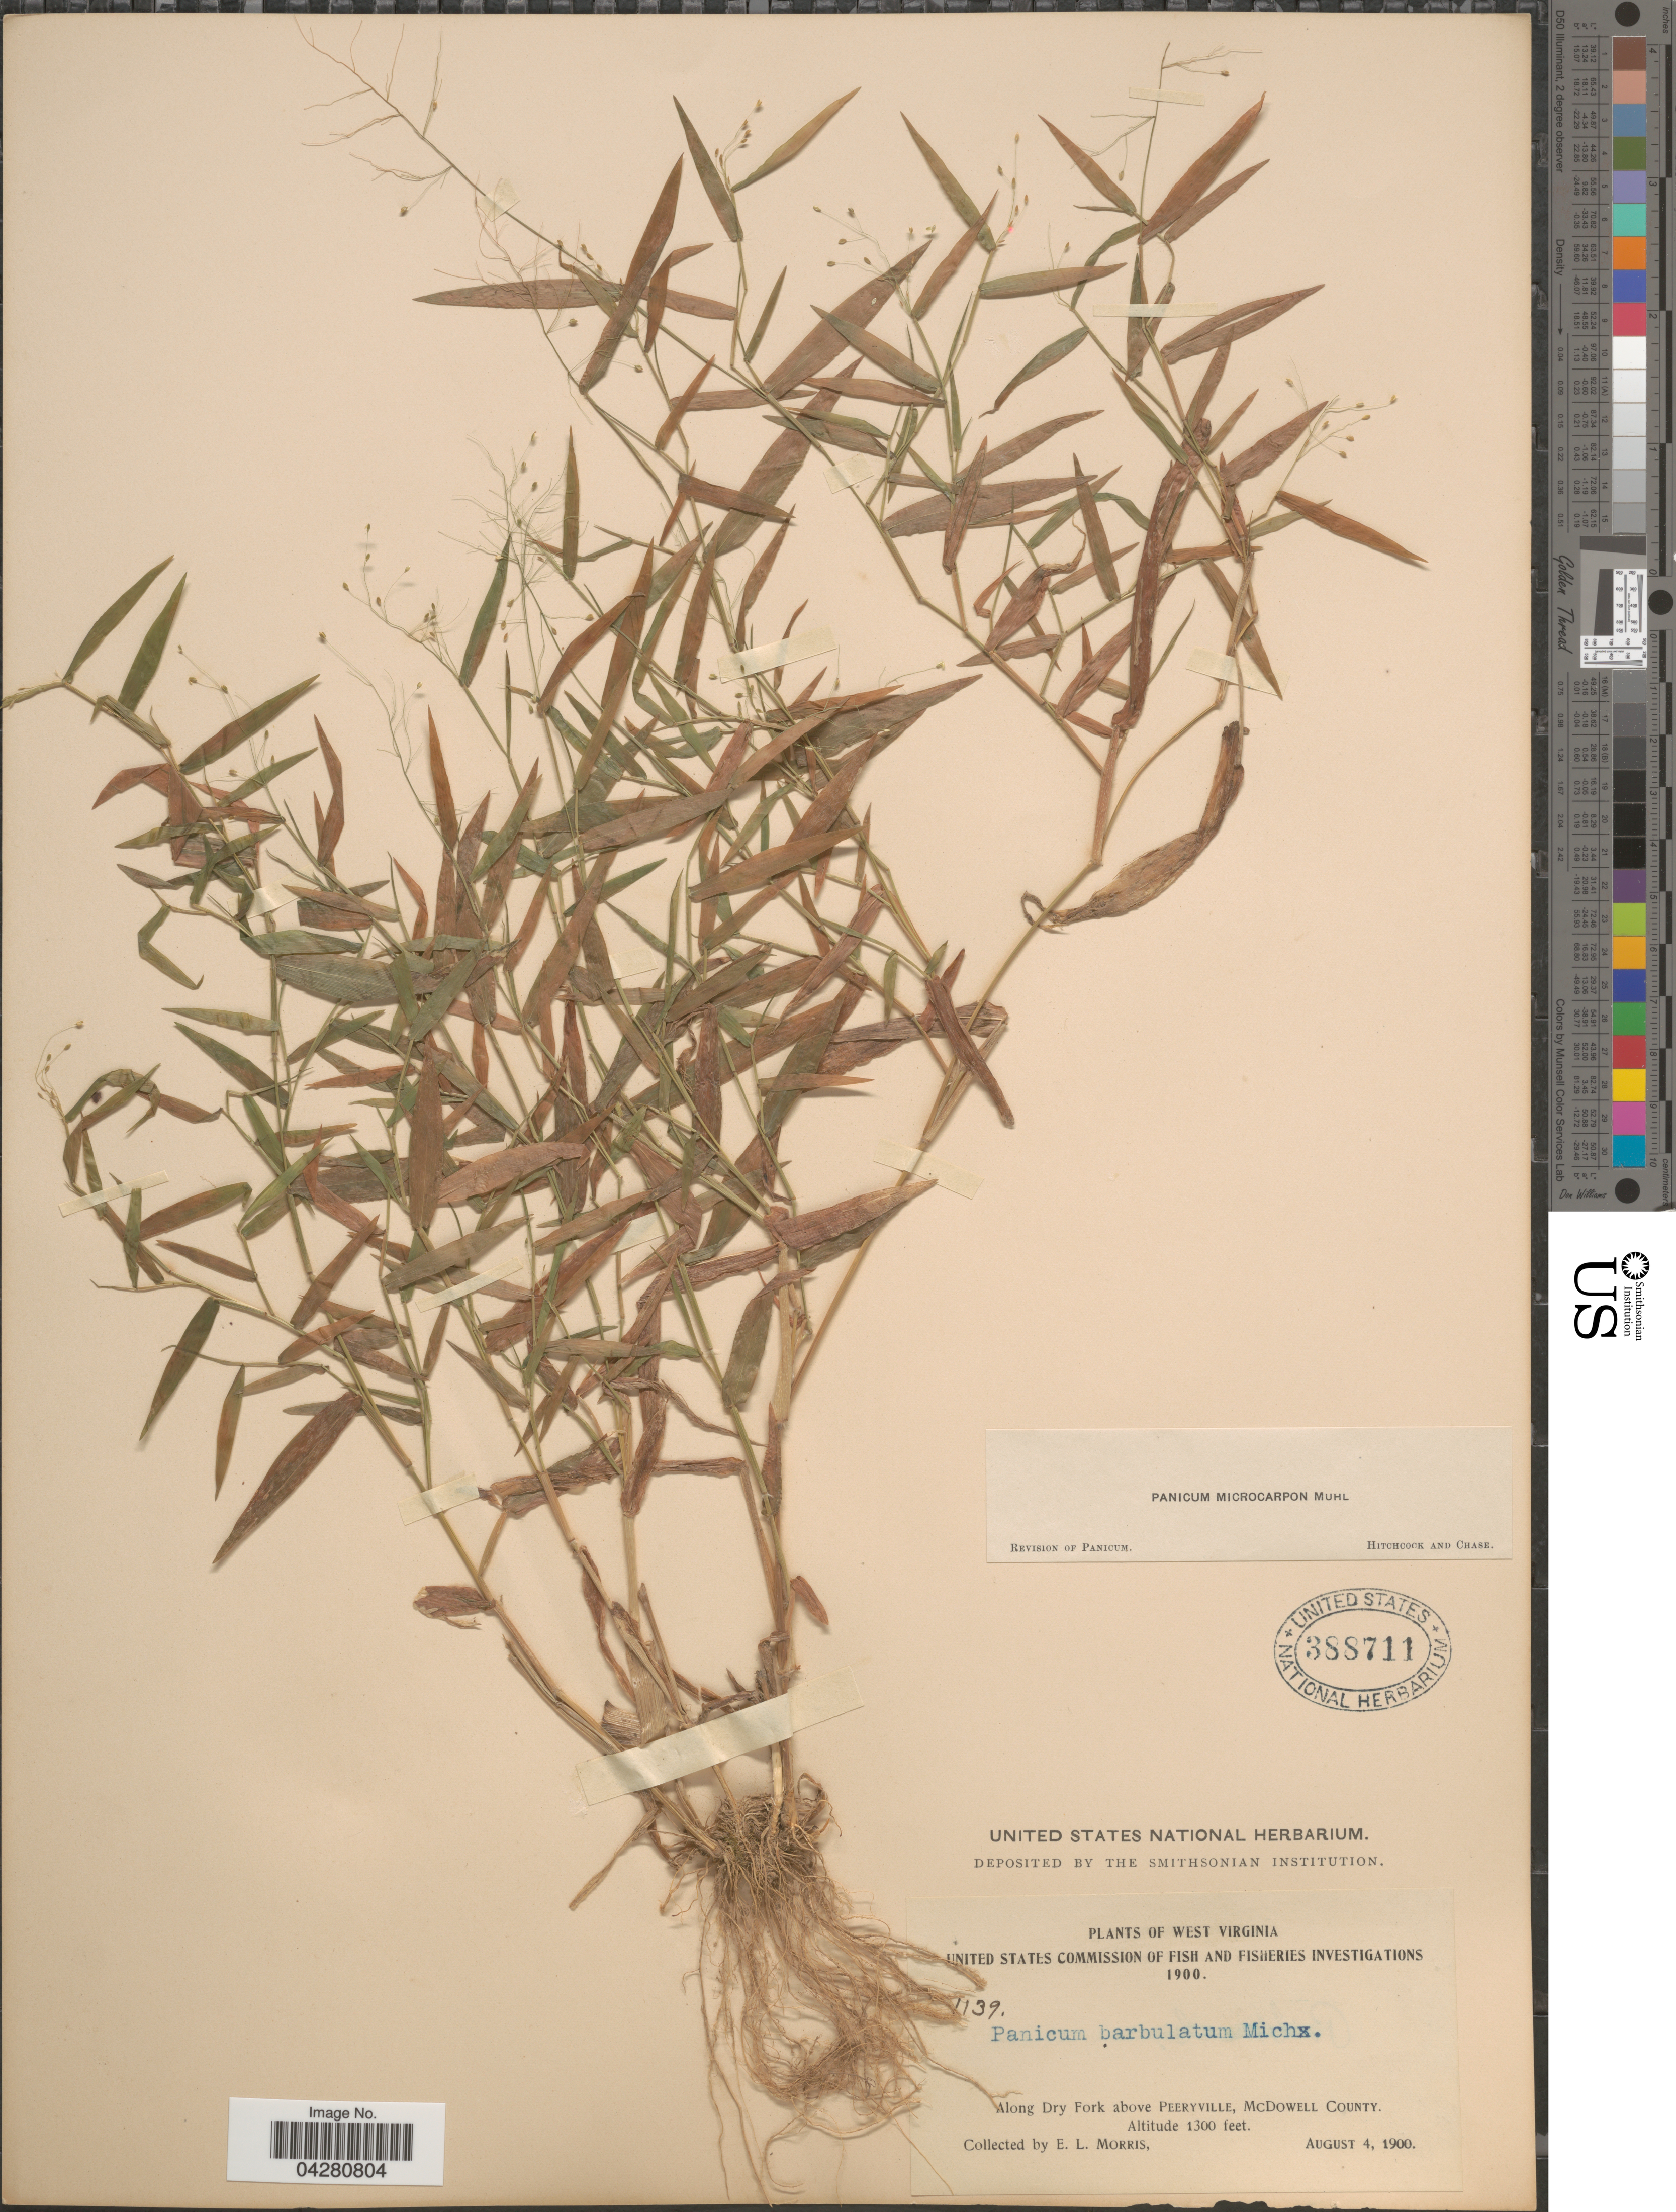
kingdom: Plantae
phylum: Tracheophyta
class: Liliopsida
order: Poales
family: Poaceae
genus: Dichanthelium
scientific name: Dichanthelium dichotomum var. dichotomum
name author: (L.) Gould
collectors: E. Morris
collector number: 1139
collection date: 1900-08-04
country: United States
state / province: West Virginia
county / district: Mcdowell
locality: United States Commission of Fish and Fisheries Investigations 1900. Along Dry Fork above Peeryville, McDowell County.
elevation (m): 396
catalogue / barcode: US 388711